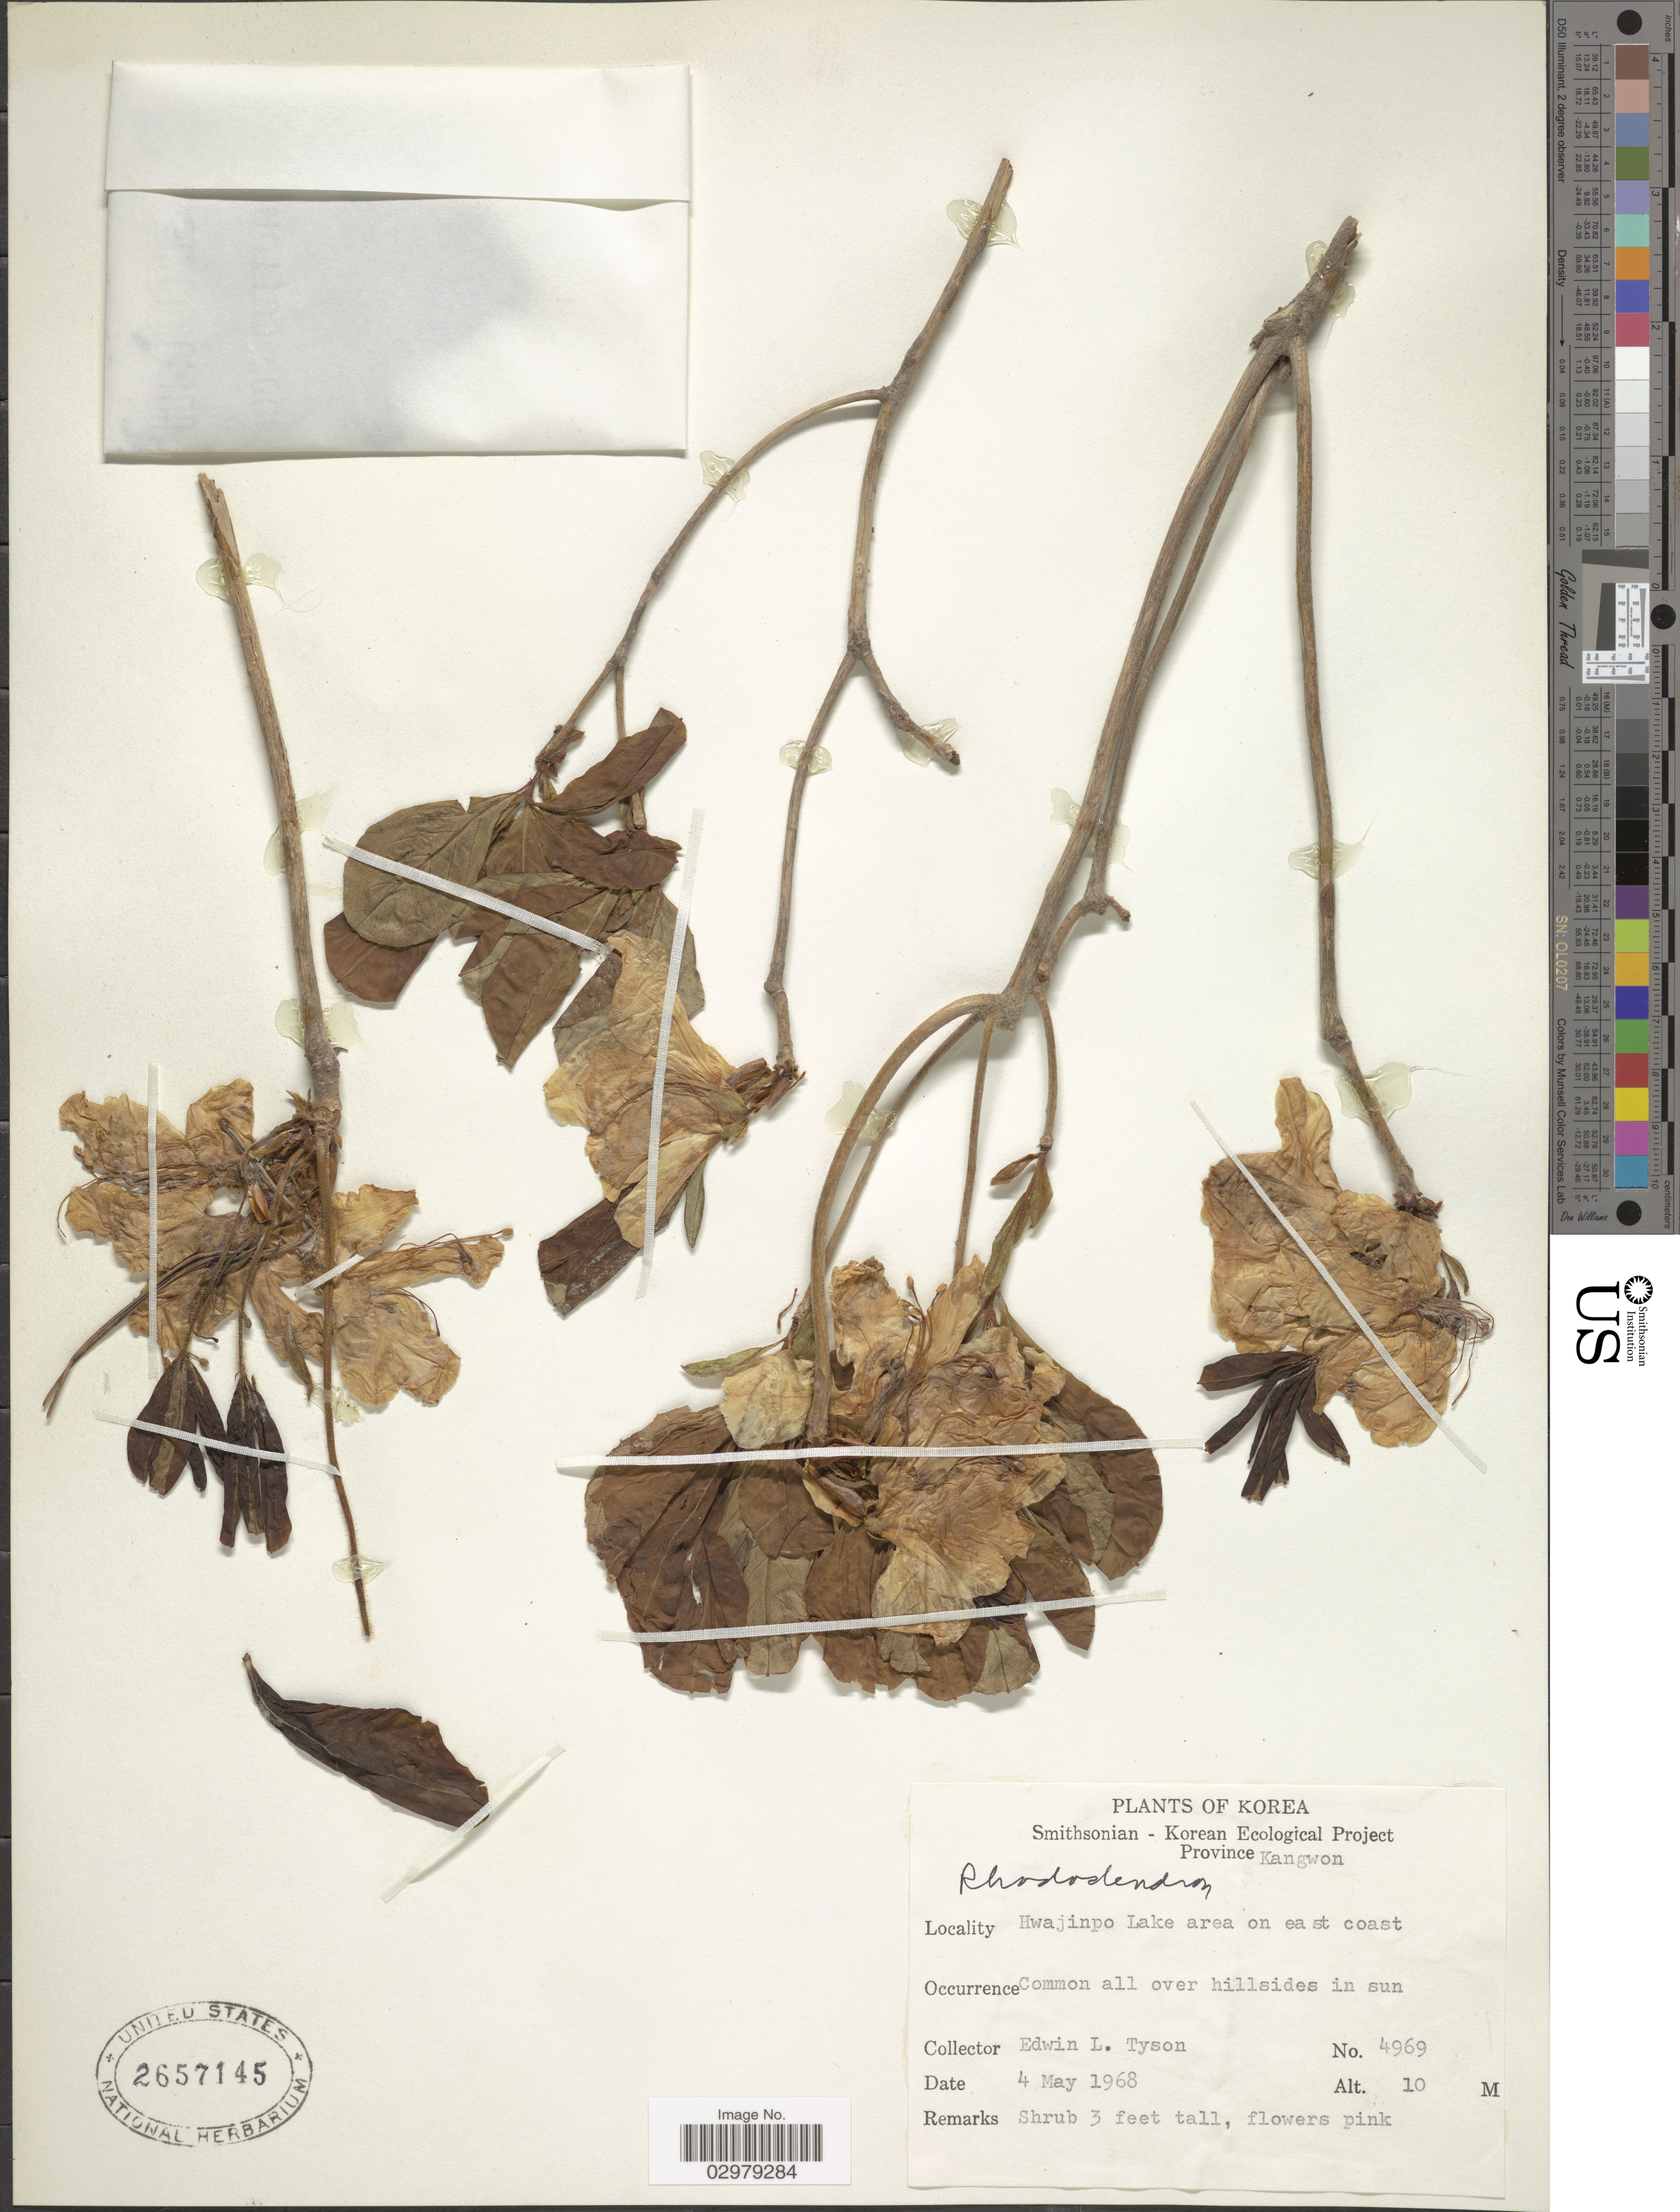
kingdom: Plantae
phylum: Tracheophyta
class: Magnoliopsida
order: Ericales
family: Ericaceae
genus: Rhododendron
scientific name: Rhododendron sp.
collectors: E. L. Tyson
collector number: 4969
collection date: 1968-05-04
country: North Korea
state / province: Kangwon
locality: Hwajinpo Lake area on east coast.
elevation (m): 10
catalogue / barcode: US 2657145